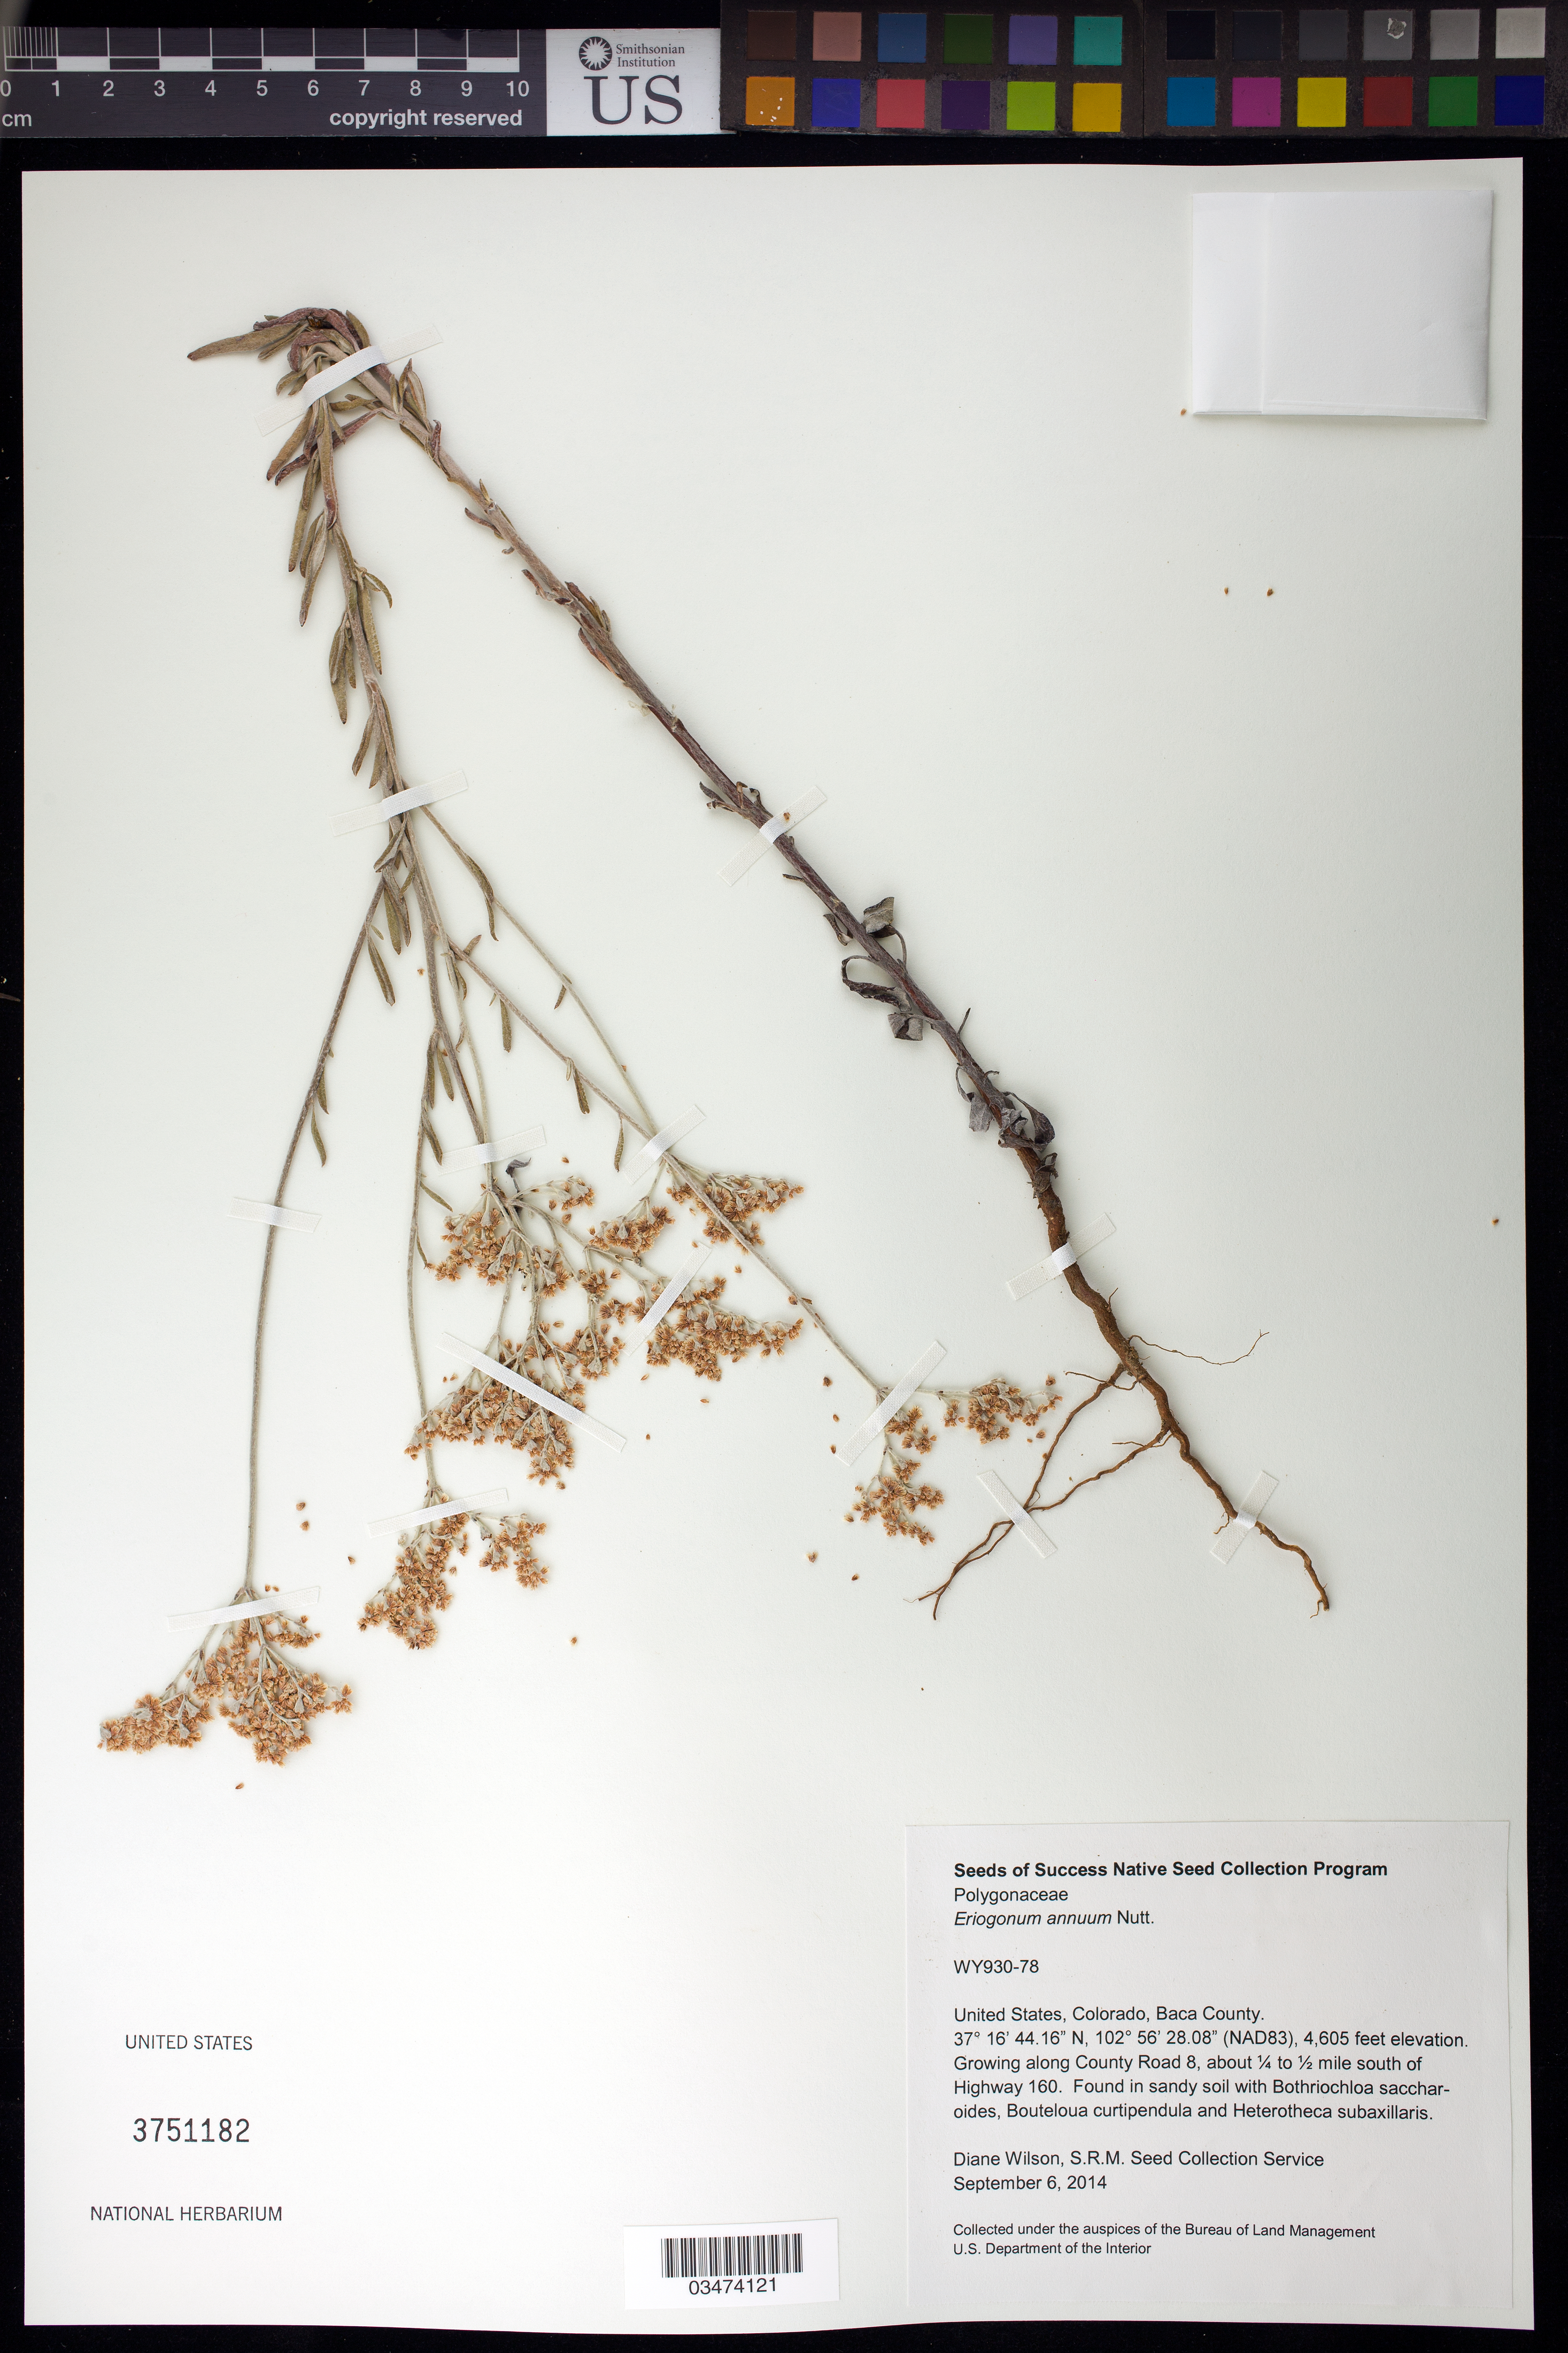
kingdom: Plantae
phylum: Tracheophyta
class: Magnoliopsida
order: Caryophyllales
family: Polygonaceae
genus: Eriogonum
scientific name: Eriogonum annuum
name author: Nutt.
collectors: D. Wilson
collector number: WY930-78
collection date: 2014-09-06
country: United States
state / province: Colorado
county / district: Baca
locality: Along County Rd. 8, about 1/4-1/2 mile S of Hwy 160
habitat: Sandy soil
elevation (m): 1404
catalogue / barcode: US 3751182